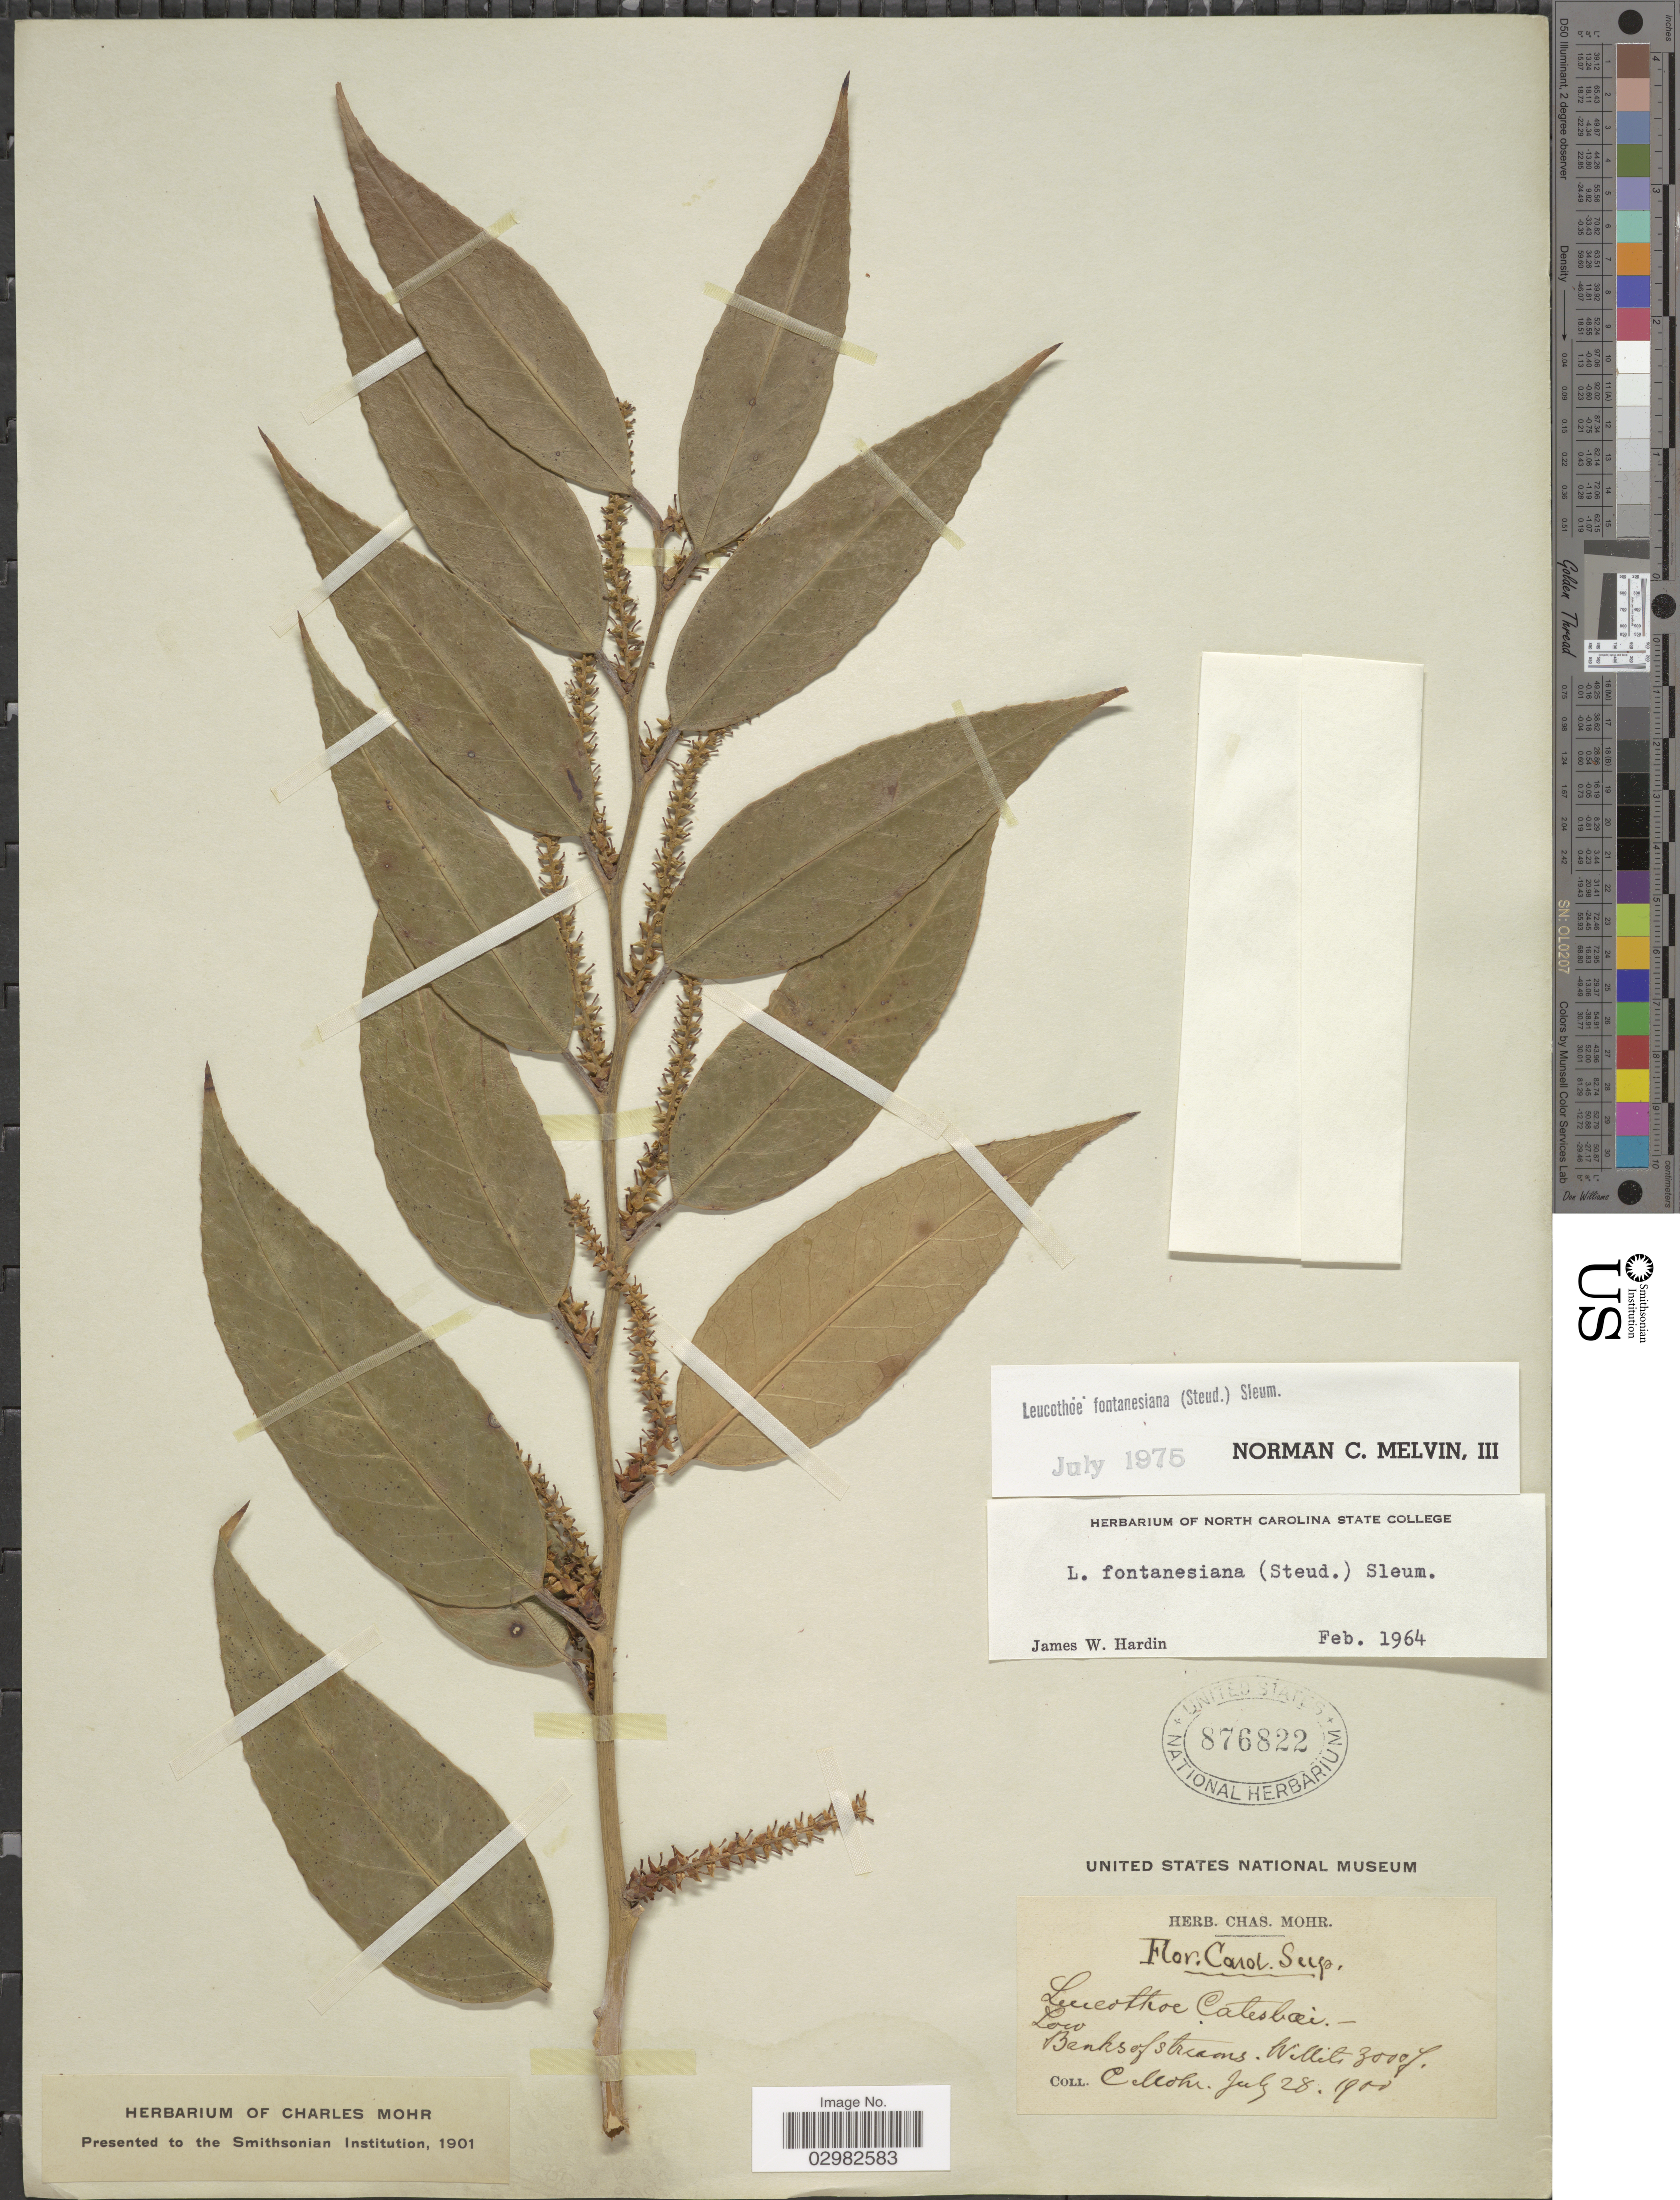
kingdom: Plantae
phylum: Tracheophyta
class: Magnoliopsida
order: Ericales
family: Ericaceae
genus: Leucothoe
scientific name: Leucothoë fontanesiana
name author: (Steud.) Sleumer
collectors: C. T. Mohr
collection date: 1900-07-28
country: United States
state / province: North Carolina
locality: Banks of streams Willets.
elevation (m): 914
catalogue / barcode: US 876822